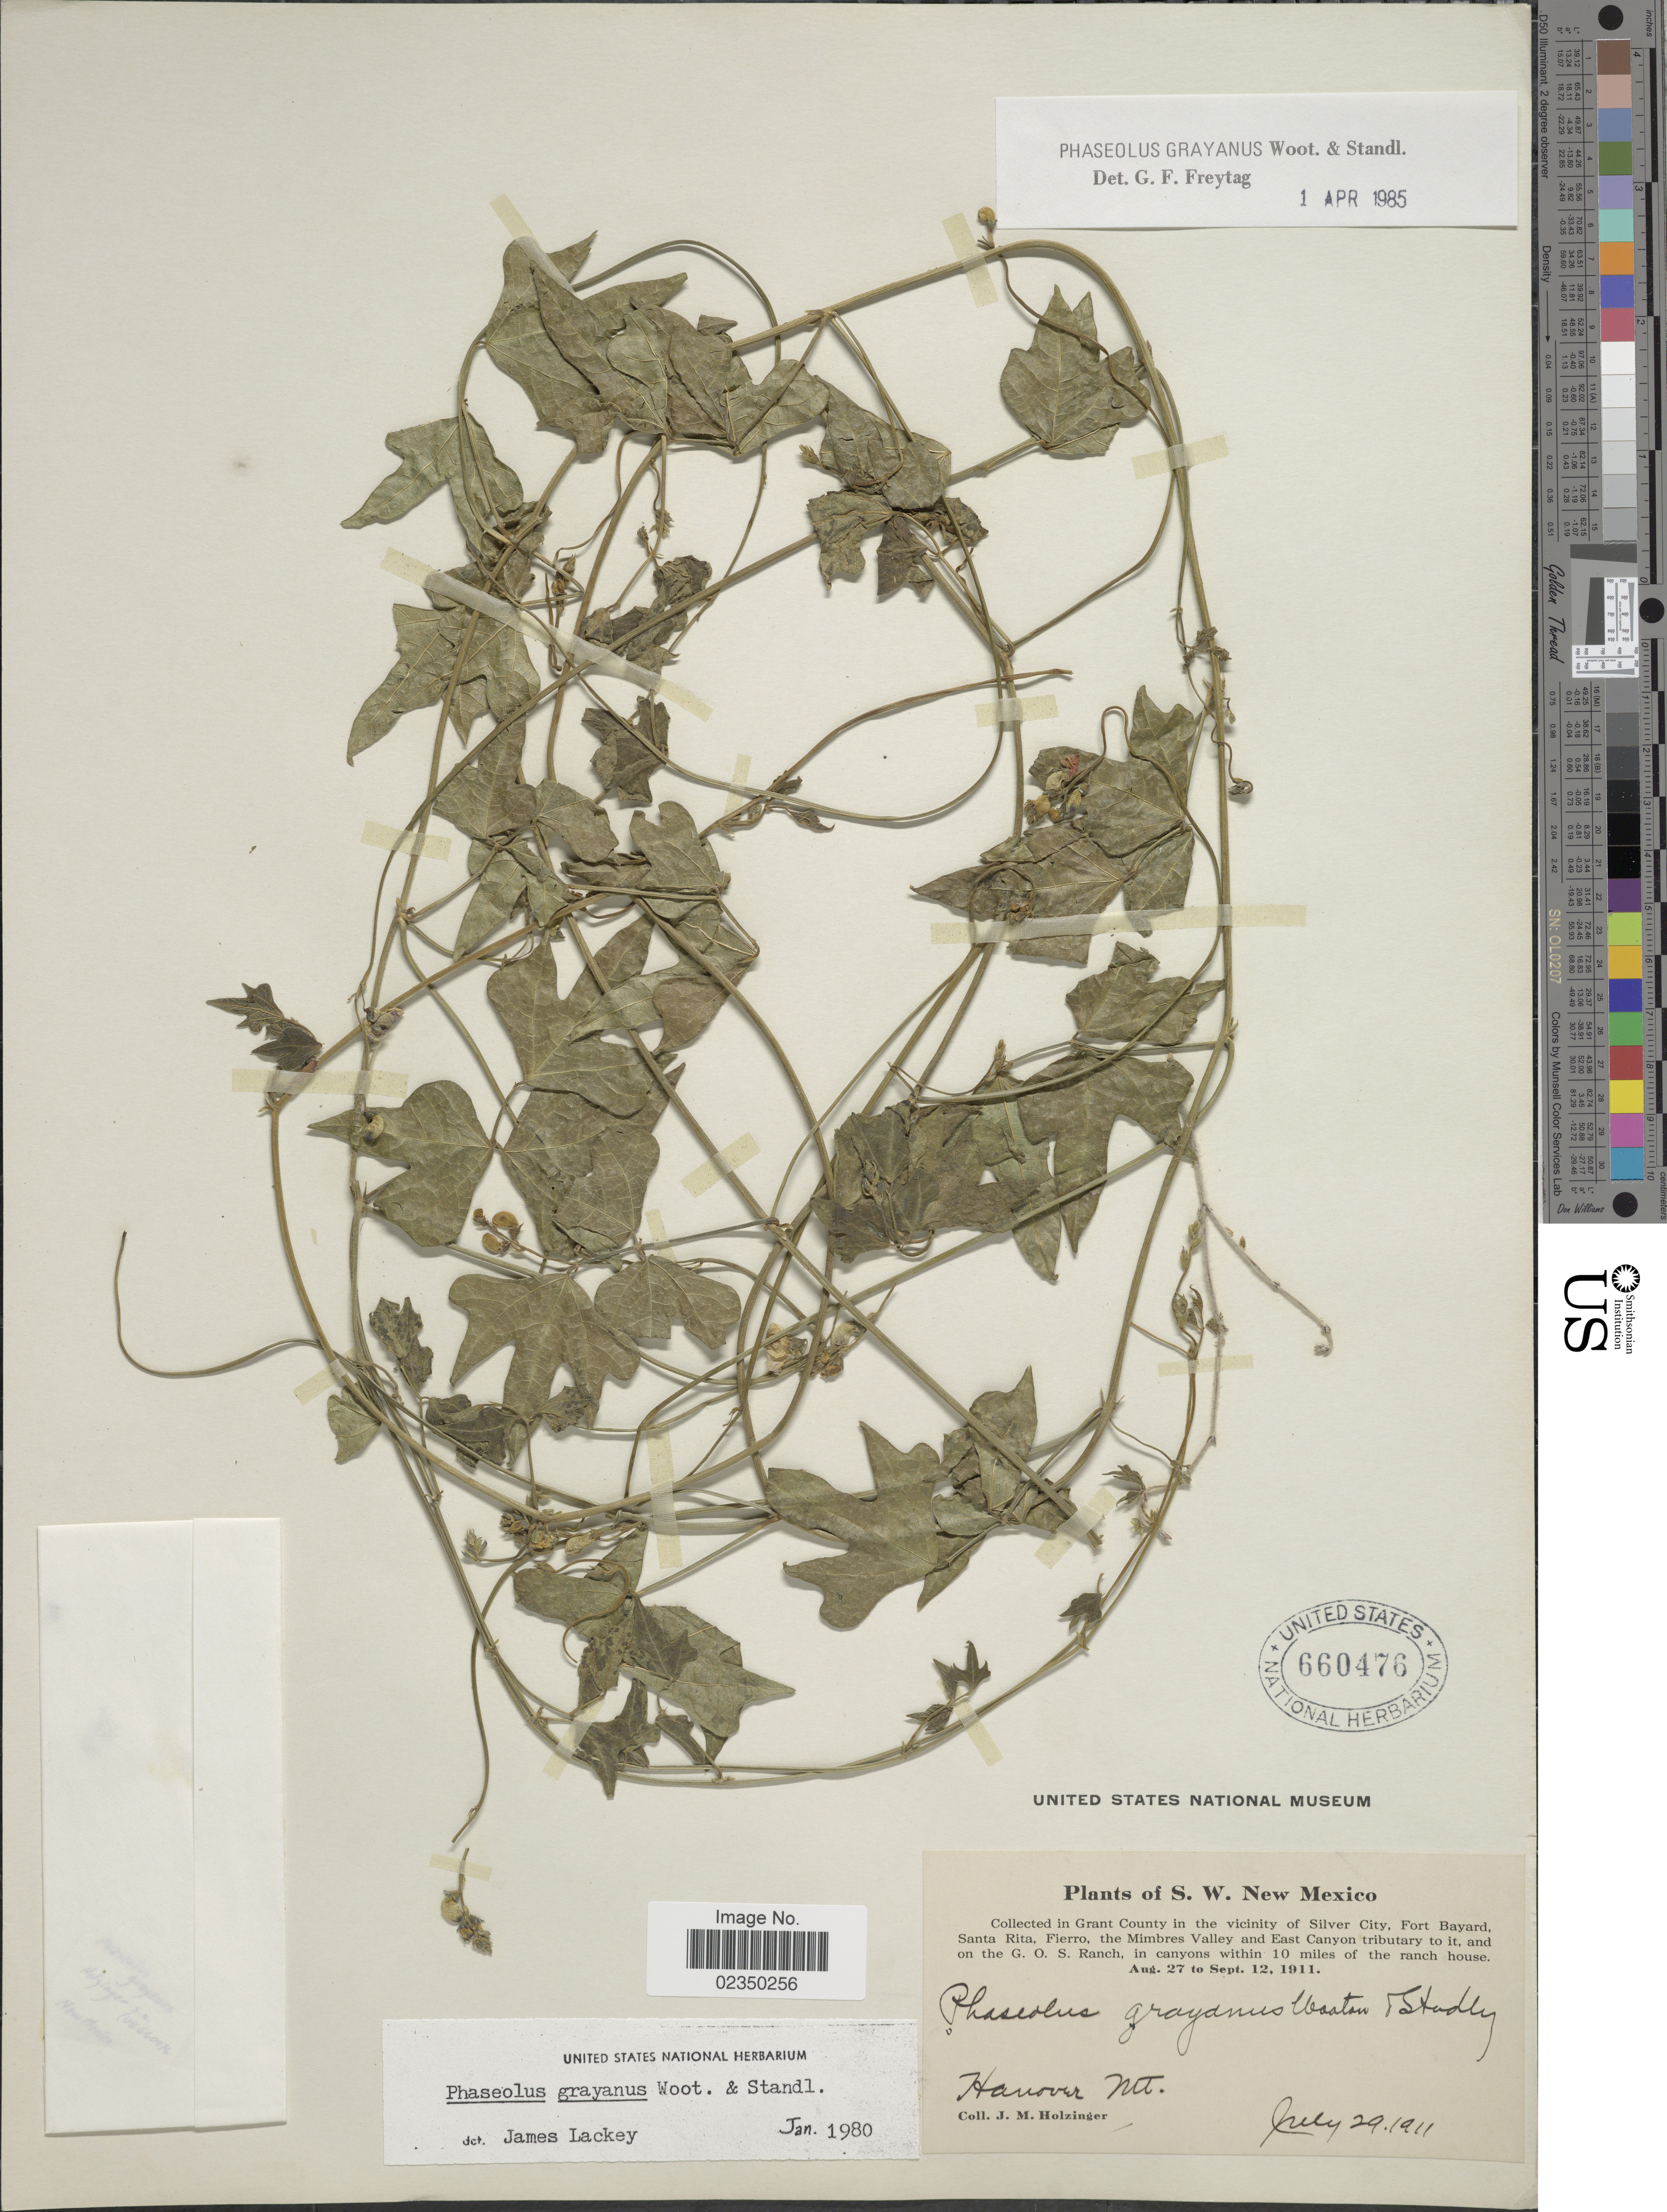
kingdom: Plantae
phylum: Tracheophyta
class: Magnoliopsida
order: Fabales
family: Fabaceae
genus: Phaseolus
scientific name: Phaseolus grayanus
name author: Wooton & Standl.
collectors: J. M. Holzinger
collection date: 1911-07-29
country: United States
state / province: New Mexico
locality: S.W. New Mexico, Grant County in the vicinity of Silver City, Fort Bayard, Santa Rita, Fierro, the Mimbres Valley and East Canyon tributary to it, and on the G.O.S. Ranch, in canyons within 10 miles of the ranch house, Hanover Mt.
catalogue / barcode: US 660476